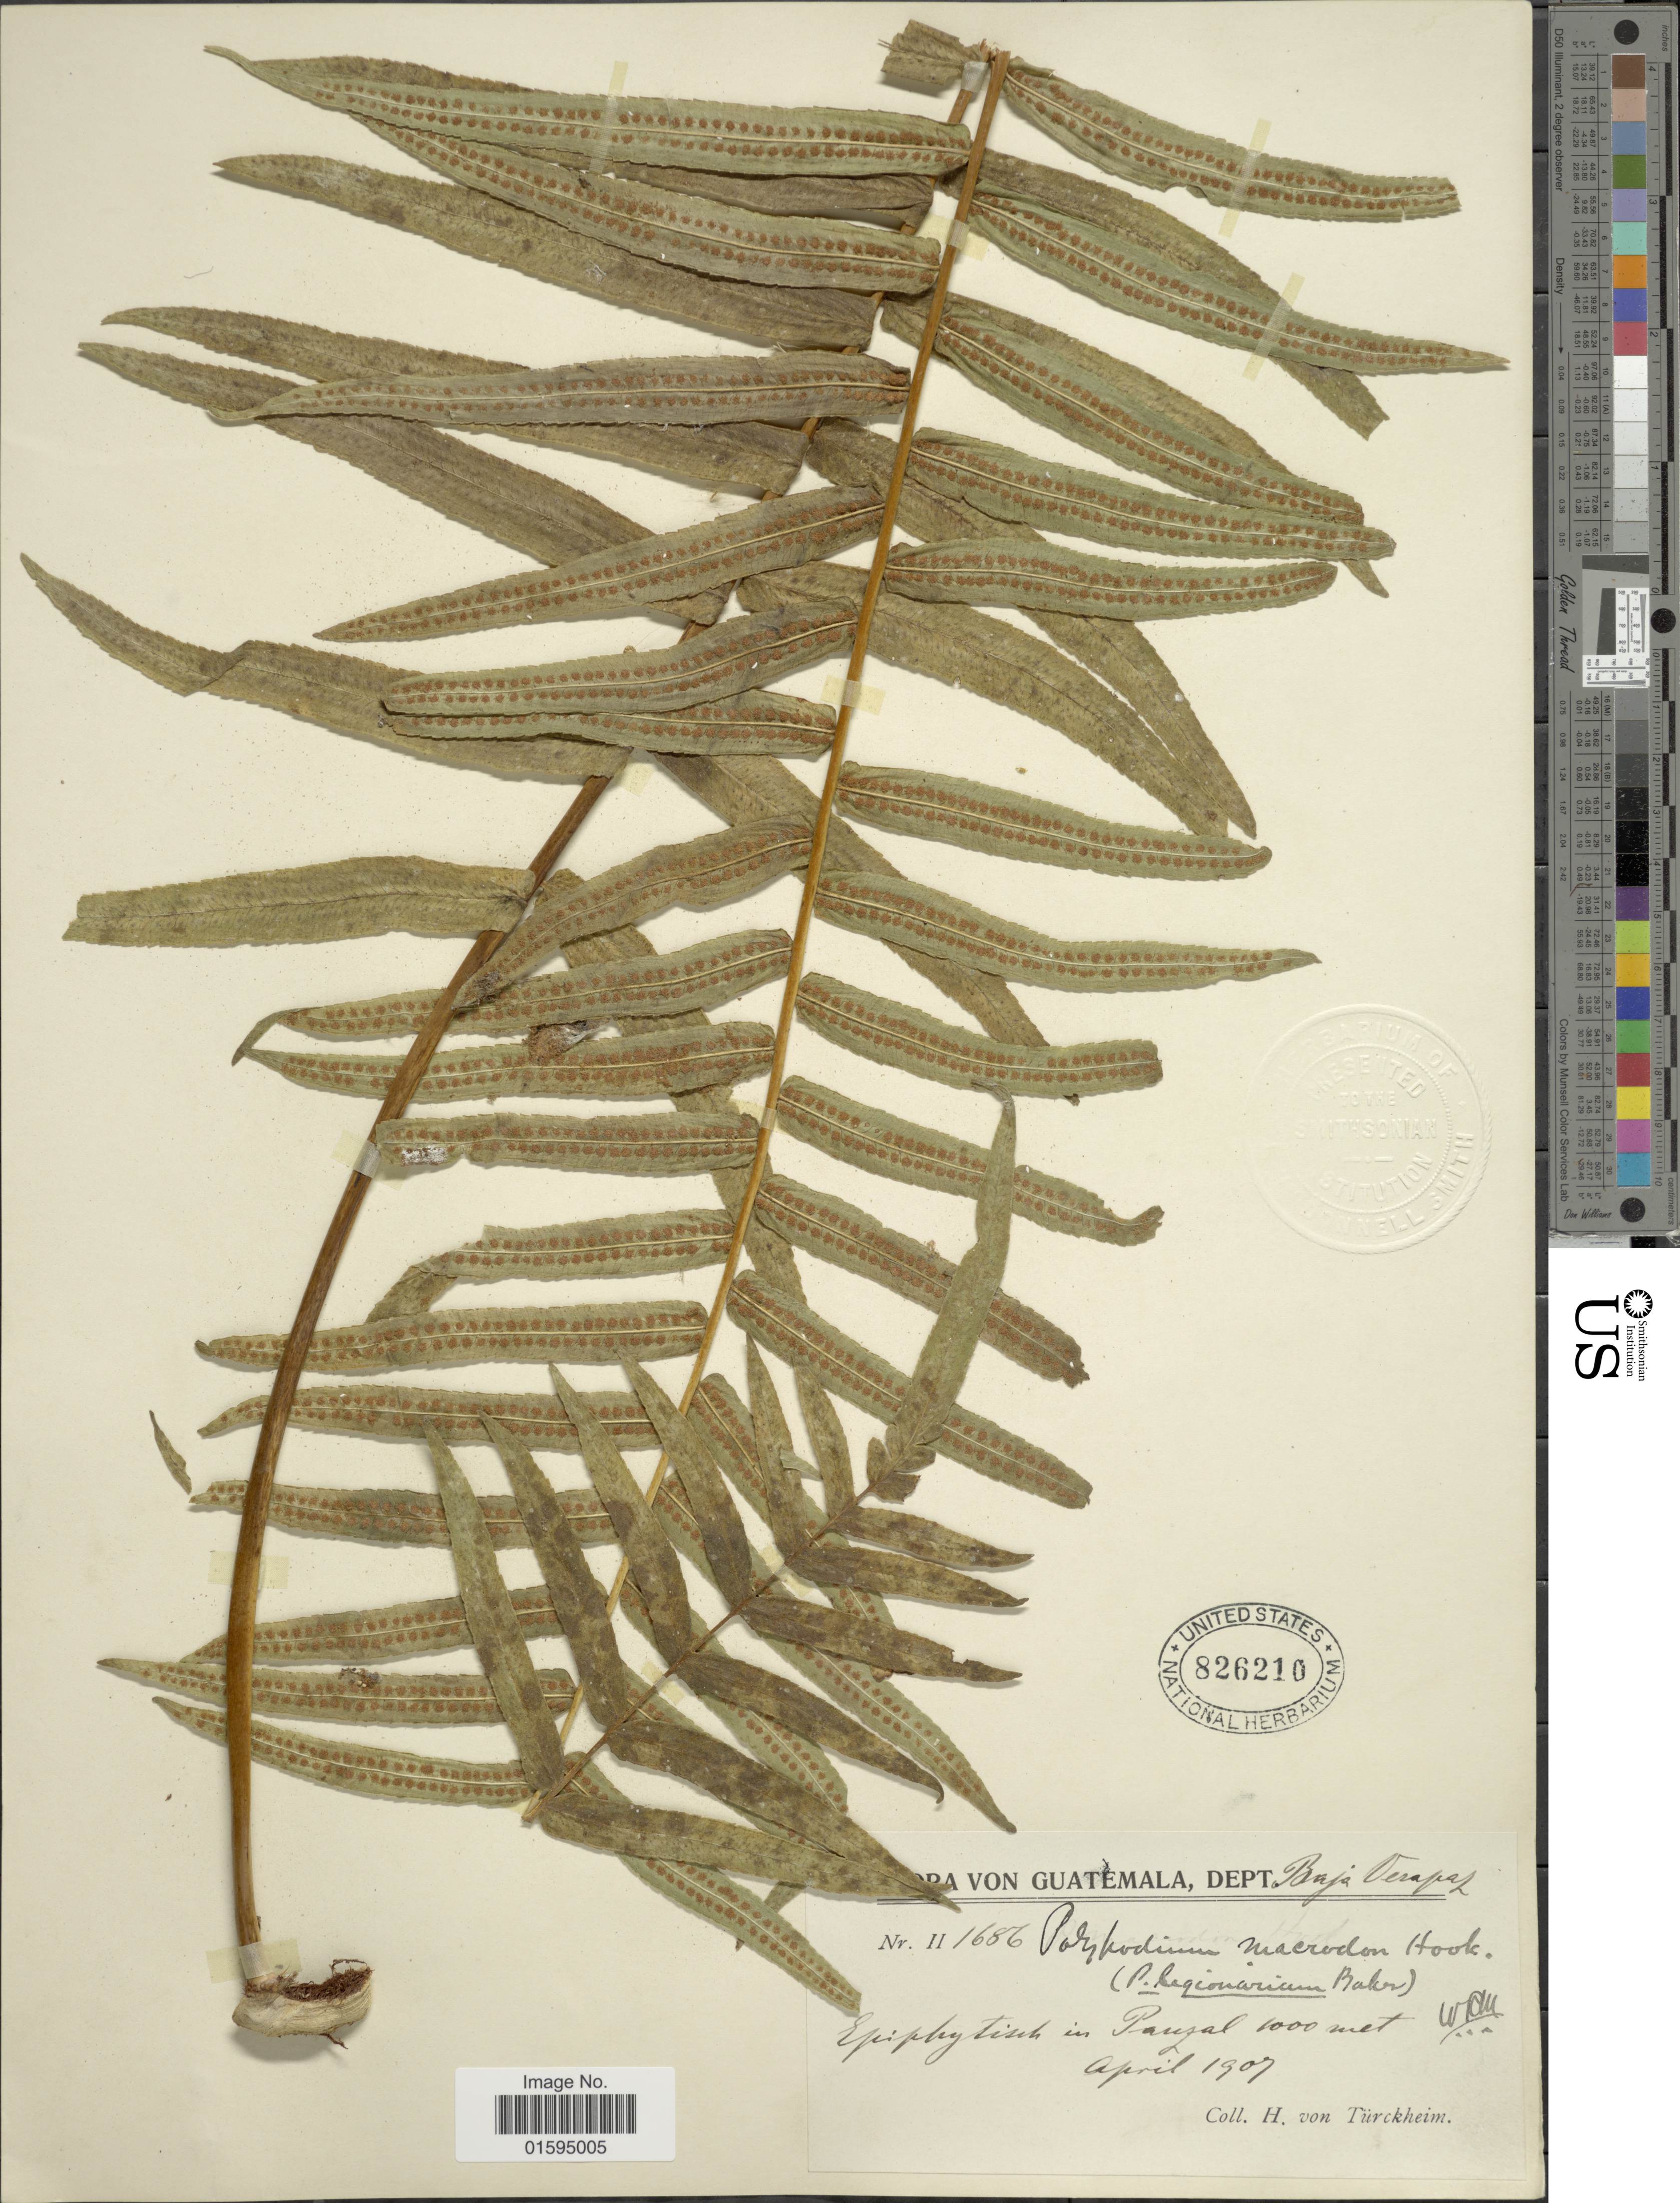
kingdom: Plantae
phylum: Tracheophyta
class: Polypodiopsida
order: Polypodiales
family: Polypodiaceae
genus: Polypodium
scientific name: Polypodium echinolepis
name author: Fée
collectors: H. von Türckheim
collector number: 1686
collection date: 1907-04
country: Guatemala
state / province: Baja Verapaz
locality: Epiphytisch in Panzal [epiphytic in Pansal]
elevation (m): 1000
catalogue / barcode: US 826210